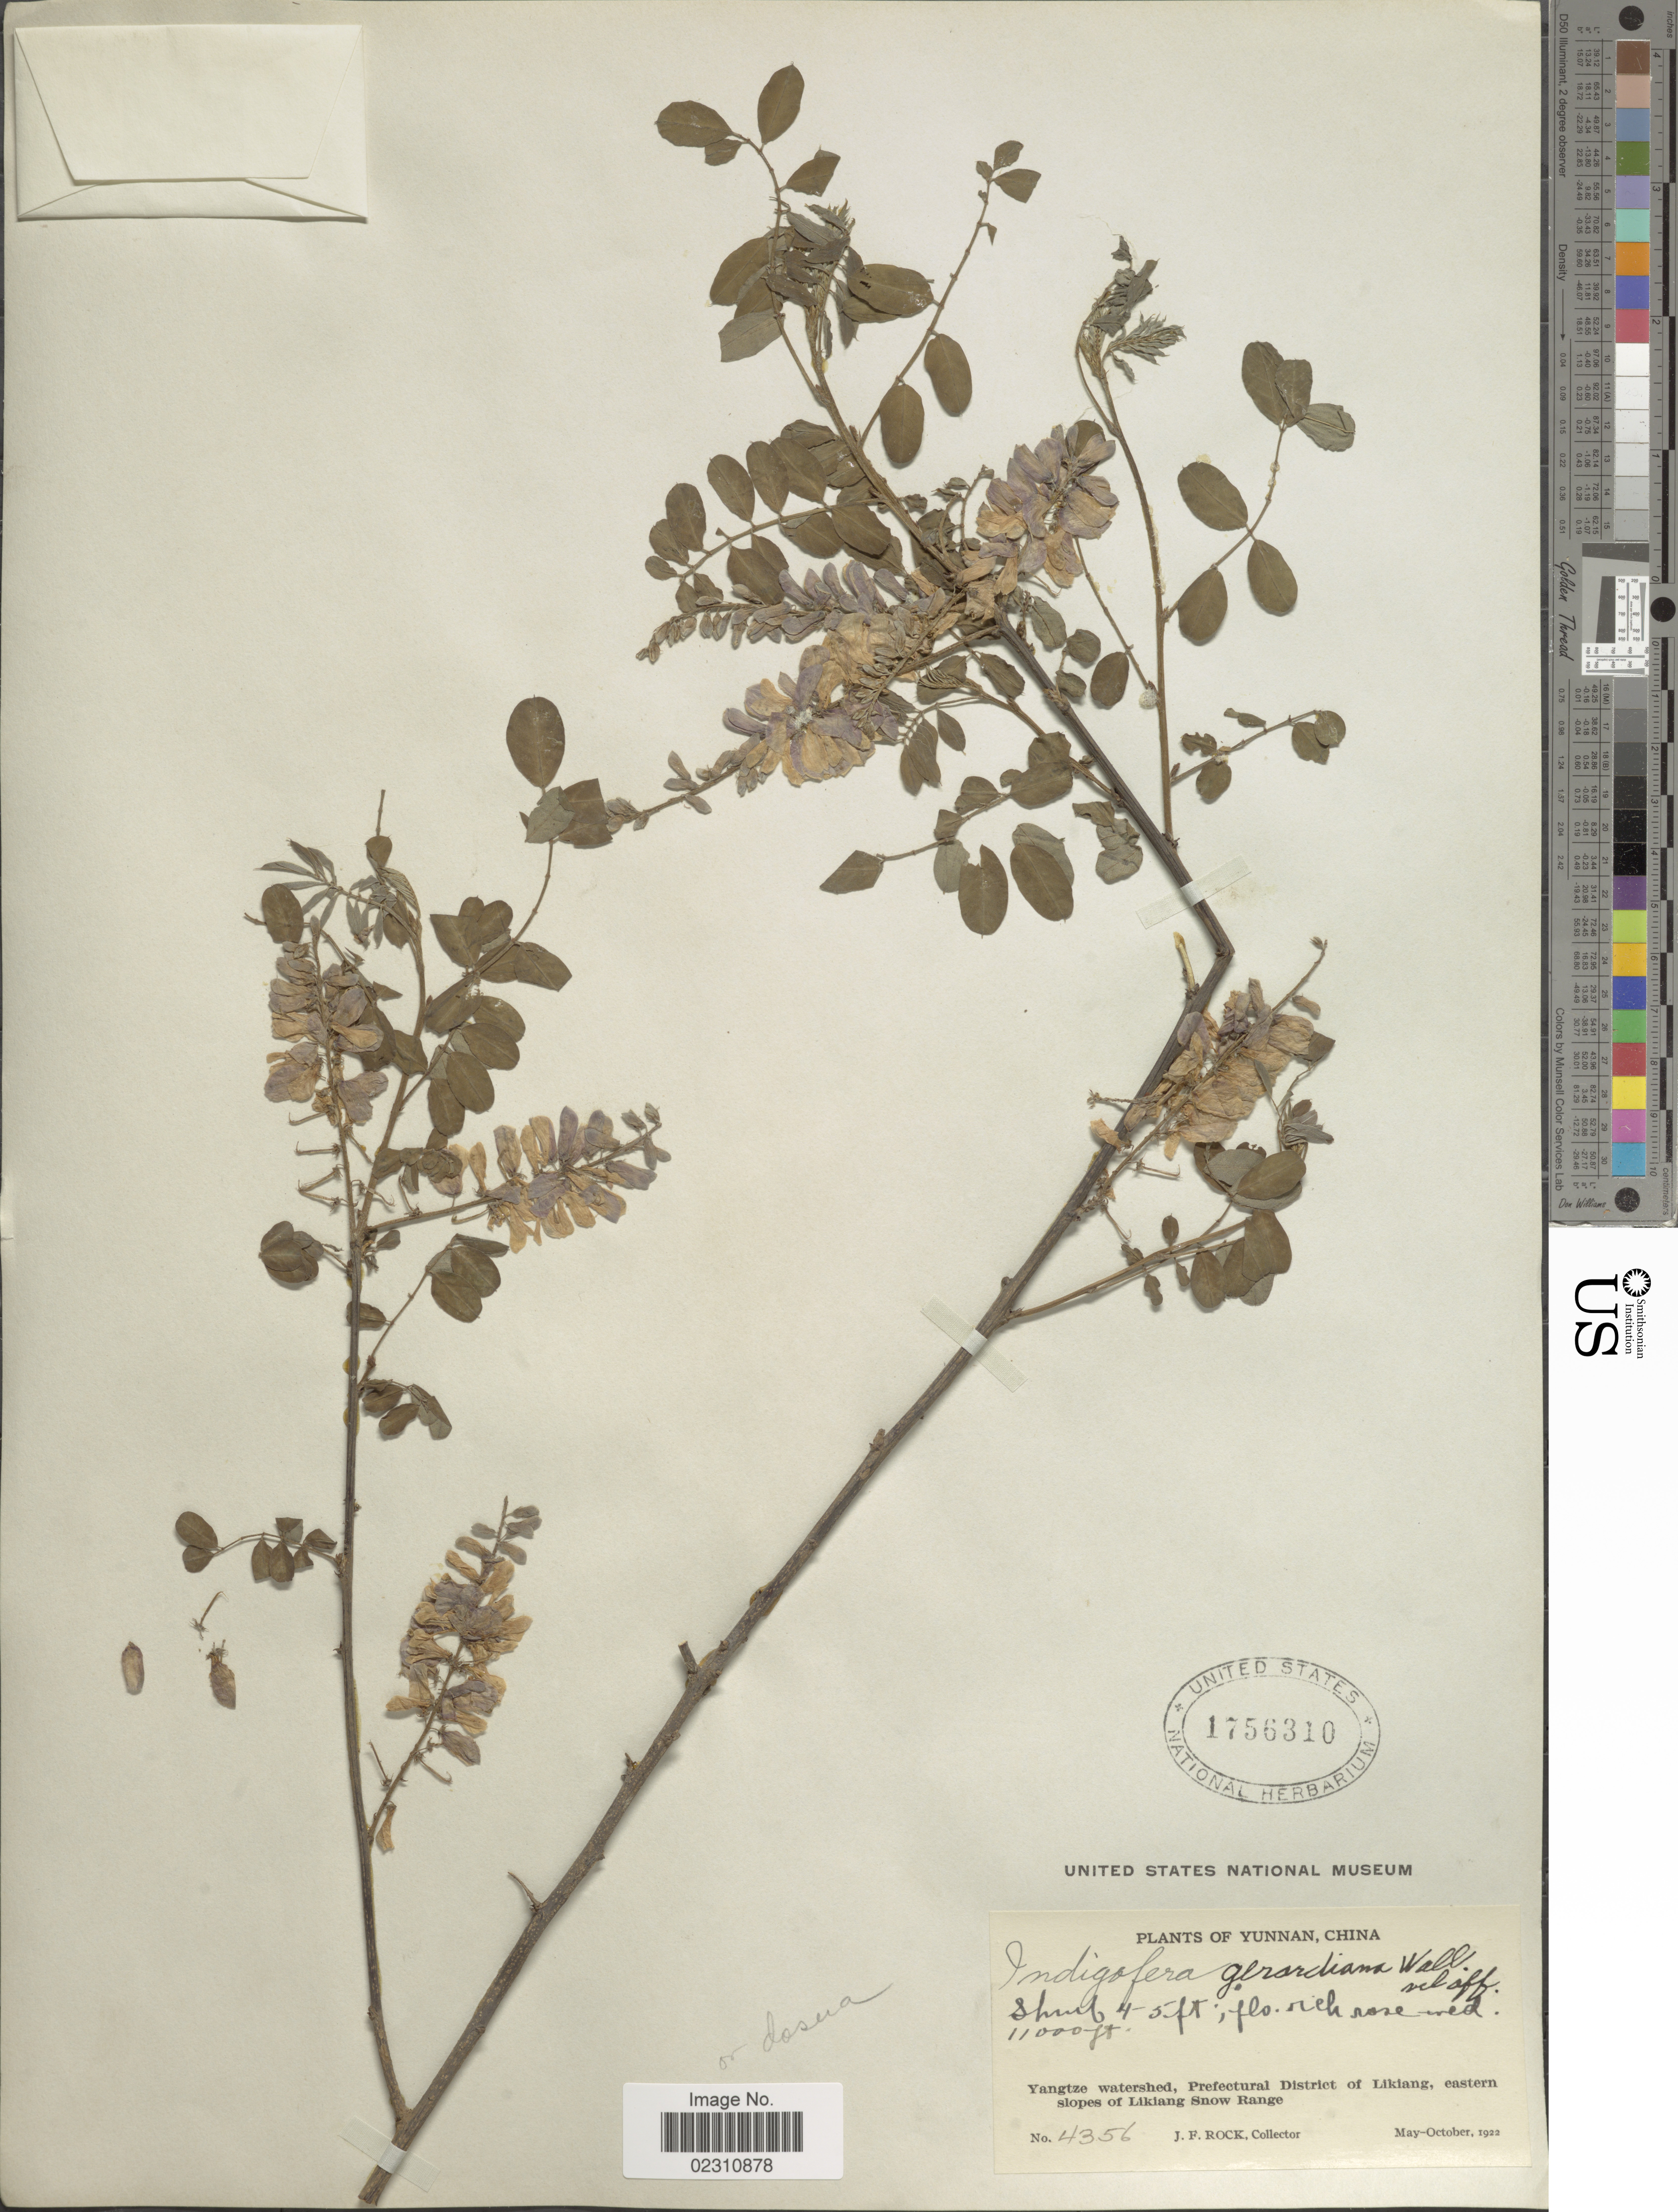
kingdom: Plantae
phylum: Tracheophyta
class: Magnoliopsida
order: Fabales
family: Fabaceae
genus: Indigofera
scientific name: Indigofera gerardiana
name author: Wall.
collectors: J. Rock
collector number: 4356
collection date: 1922-05/1922-10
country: China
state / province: Yunnan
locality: Yunnan, China. Yangtze watershed, Prefectural District of Likiang, eastern slopes of Likiang Snow Range.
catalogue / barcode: US 1756310